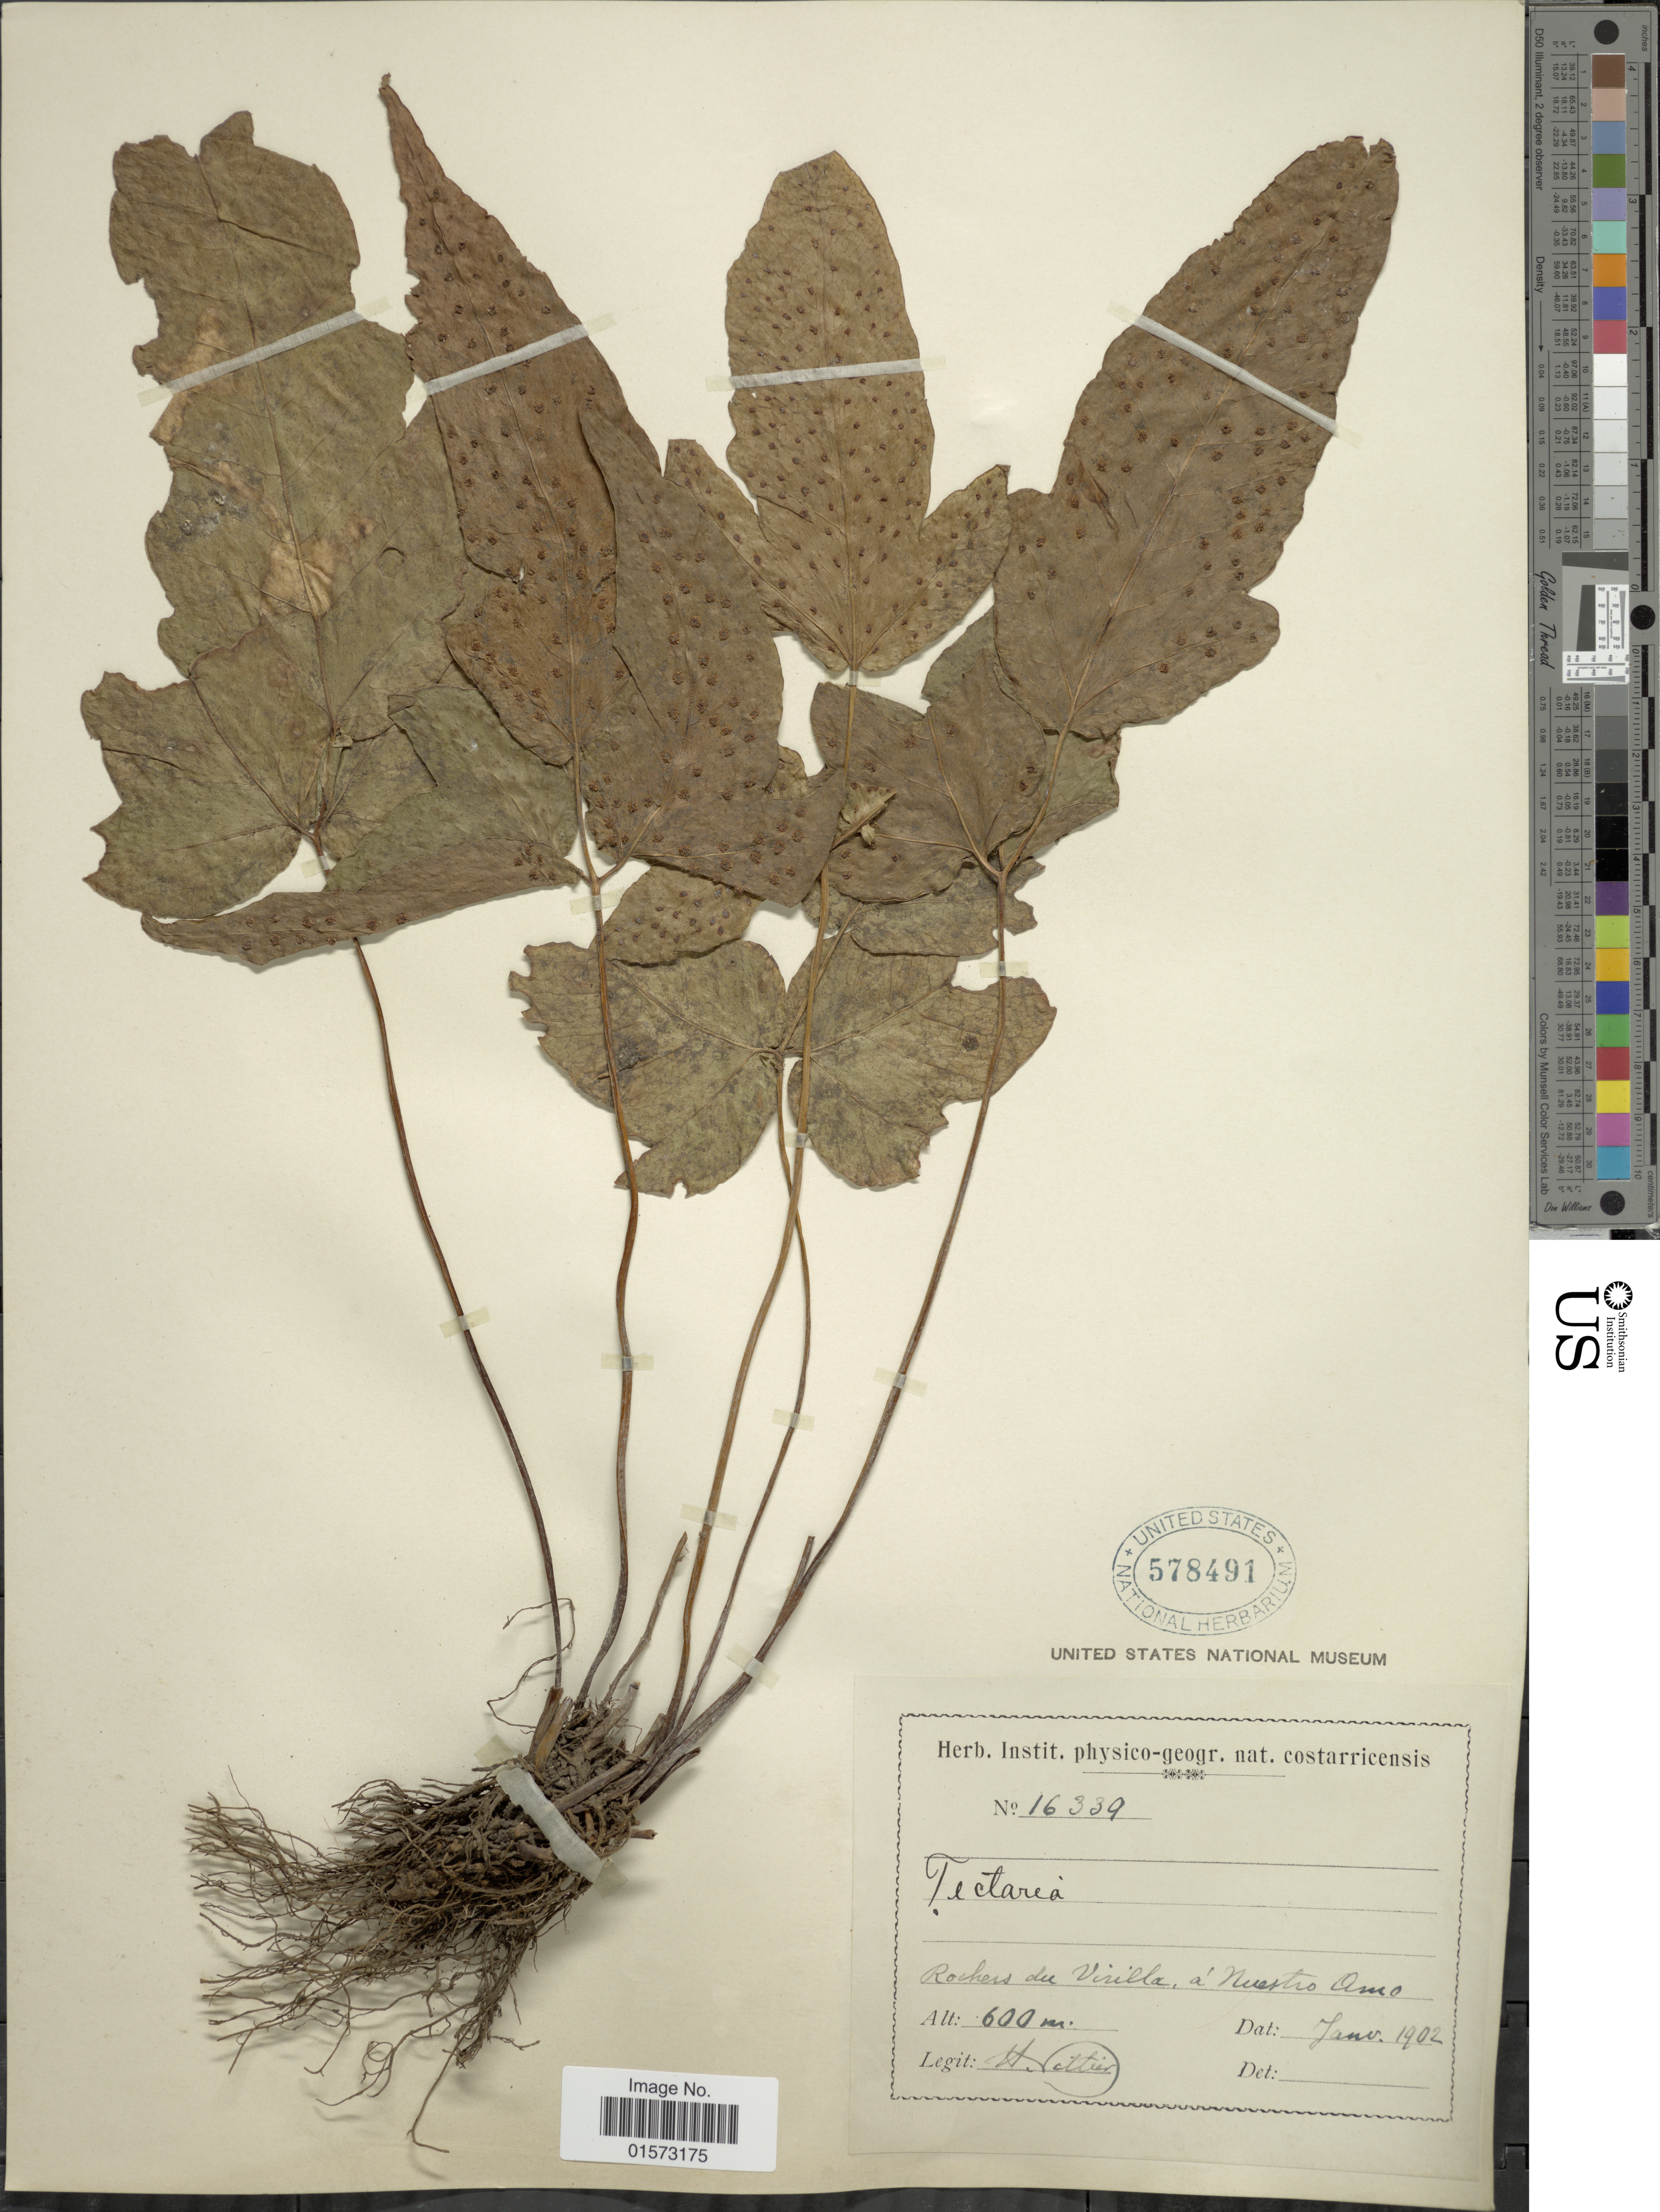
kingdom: Plantae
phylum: Tracheophyta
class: Polypodiopsida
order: Polypodiales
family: Tectariaceae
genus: Tectaria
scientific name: Tectaria heracleifolia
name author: (Willd.) Underw.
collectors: H. F. Pittier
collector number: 16339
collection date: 1902-01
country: Costa Rica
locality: Roches du Virilla, a Nuestro Amo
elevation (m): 600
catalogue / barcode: US 578491